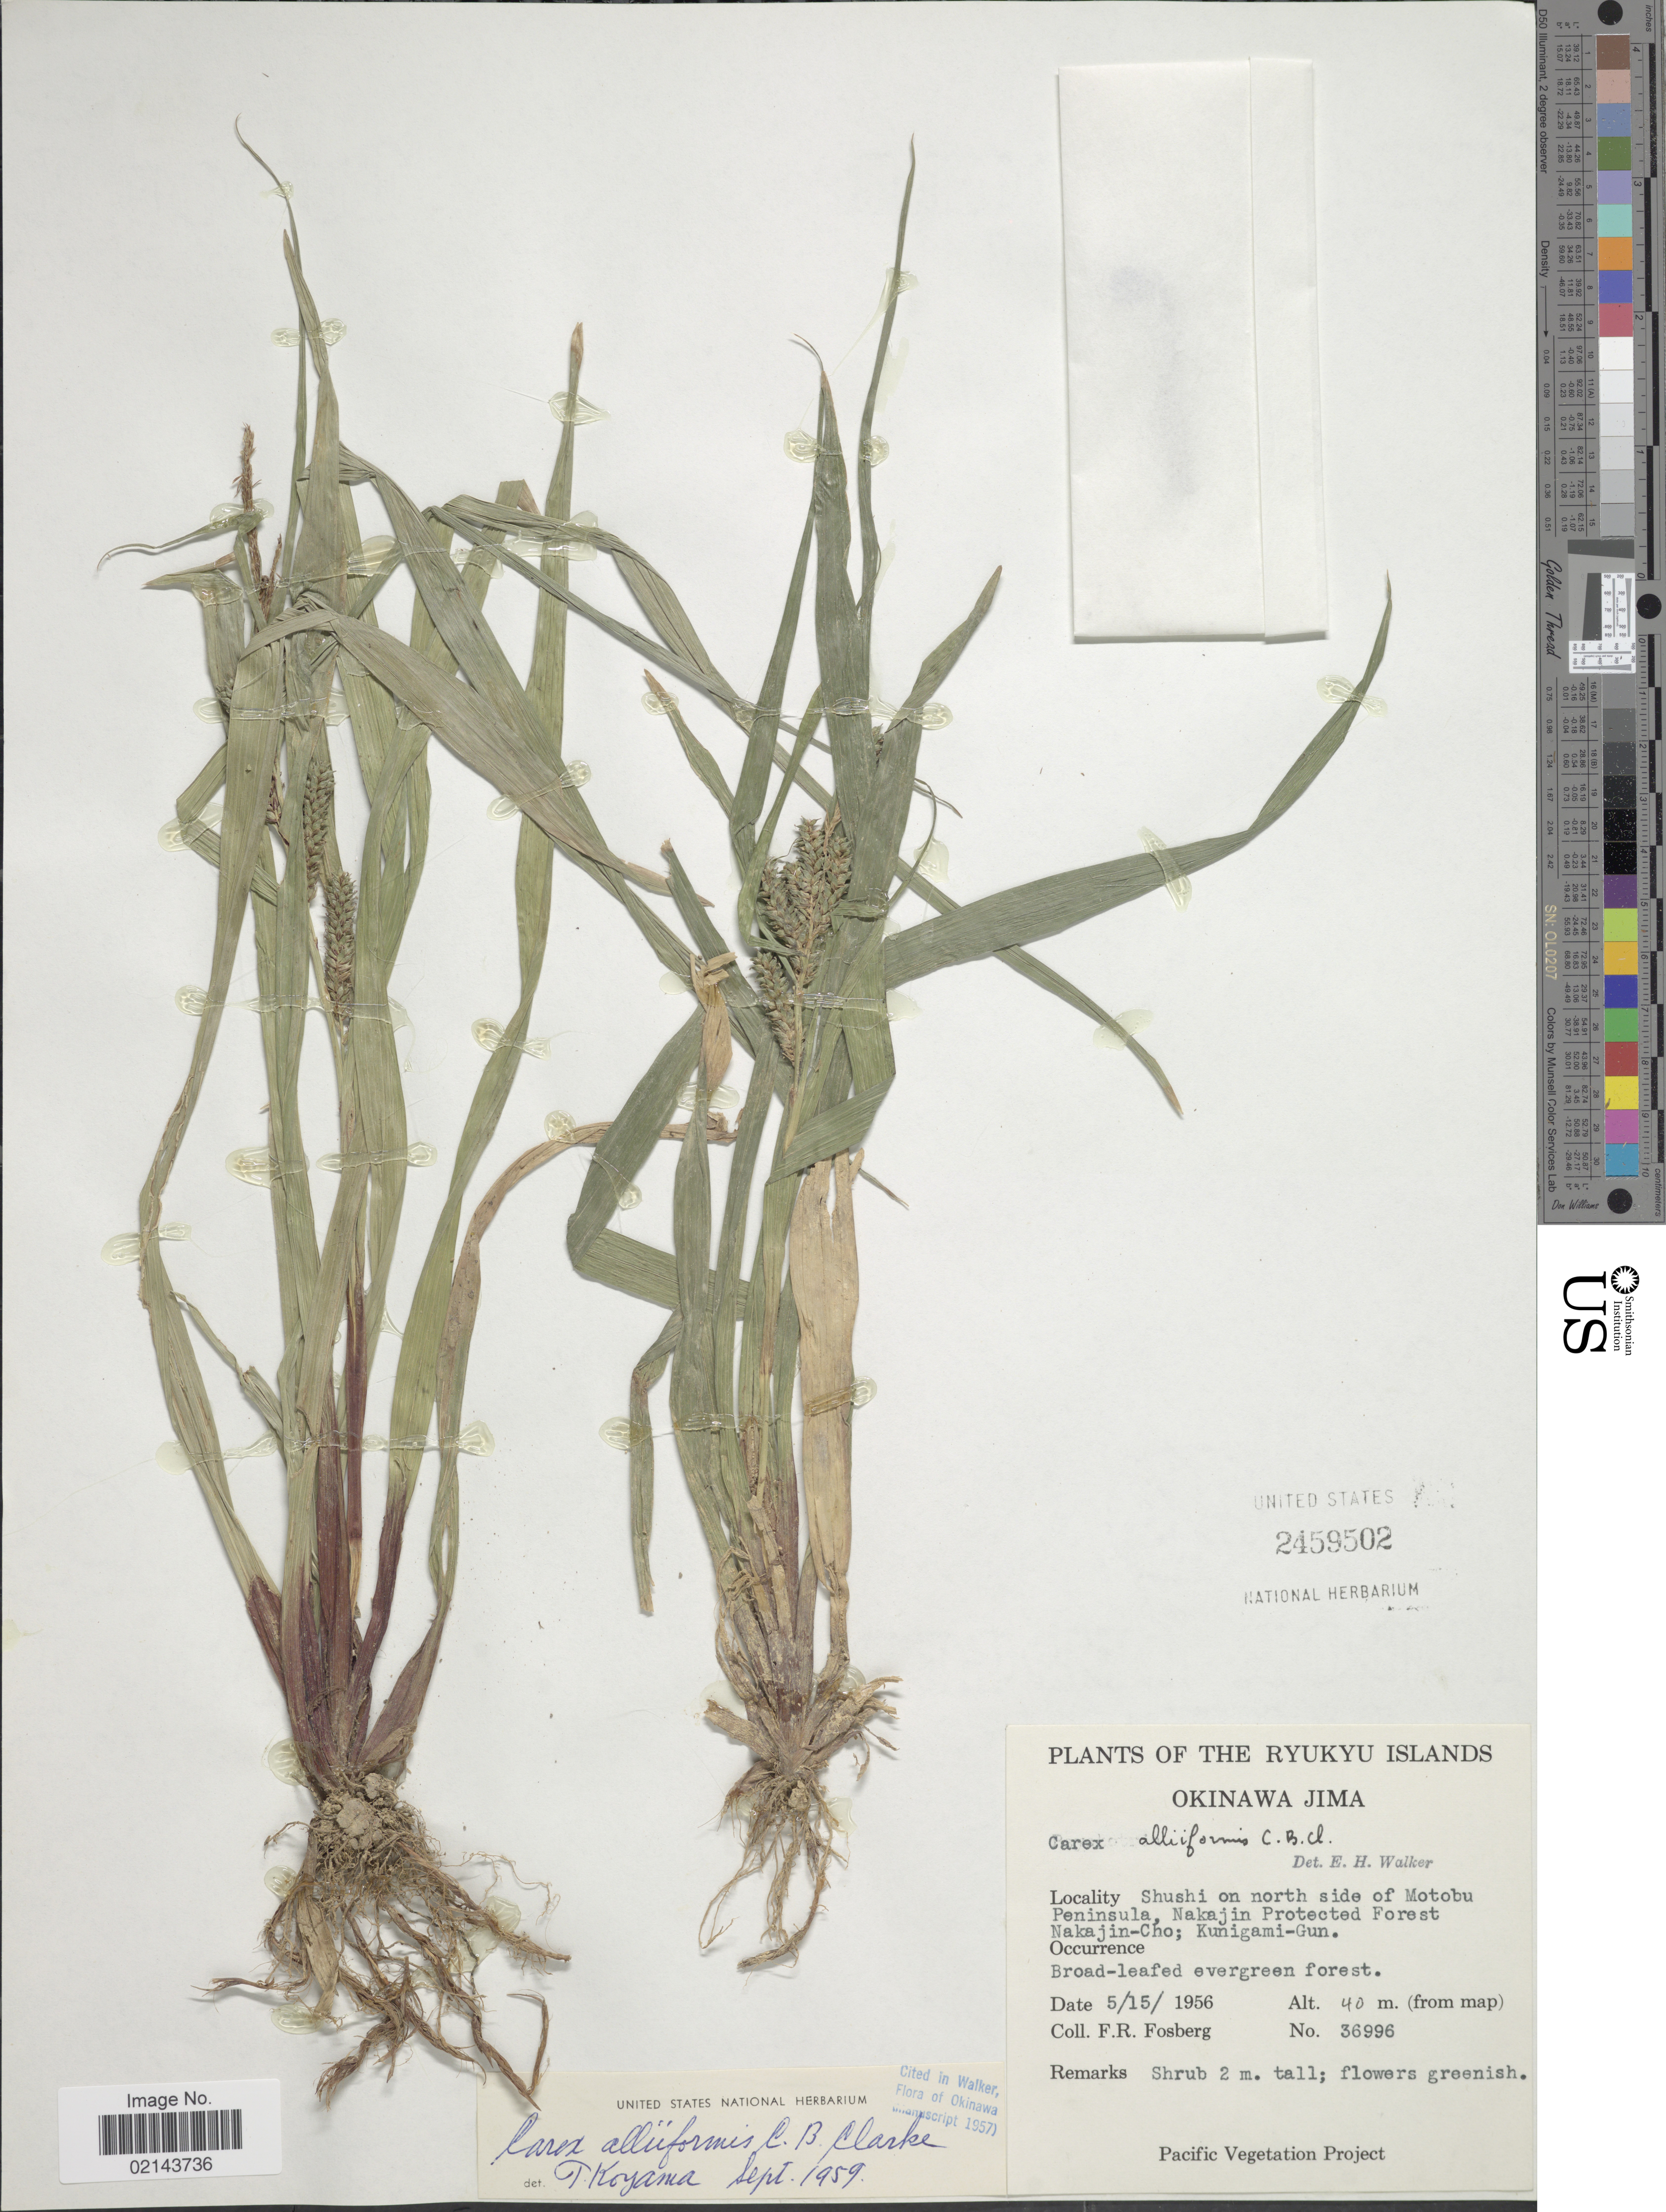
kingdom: Plantae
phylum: Tracheophyta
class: Liliopsida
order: Poales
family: Cyperaceae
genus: Carex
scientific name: Carex alliiformis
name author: C.B. Clarke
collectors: F. R. Fosberg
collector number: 36996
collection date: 1956-05-15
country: Japan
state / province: Okinawa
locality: Ryukyu Islands. Okinawa Jima. Shushi on north side of Motobu Peninsula, Nakajin Protected Forest Nakajin-Cho; Kunigami-Gun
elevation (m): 40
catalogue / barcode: US 2459502